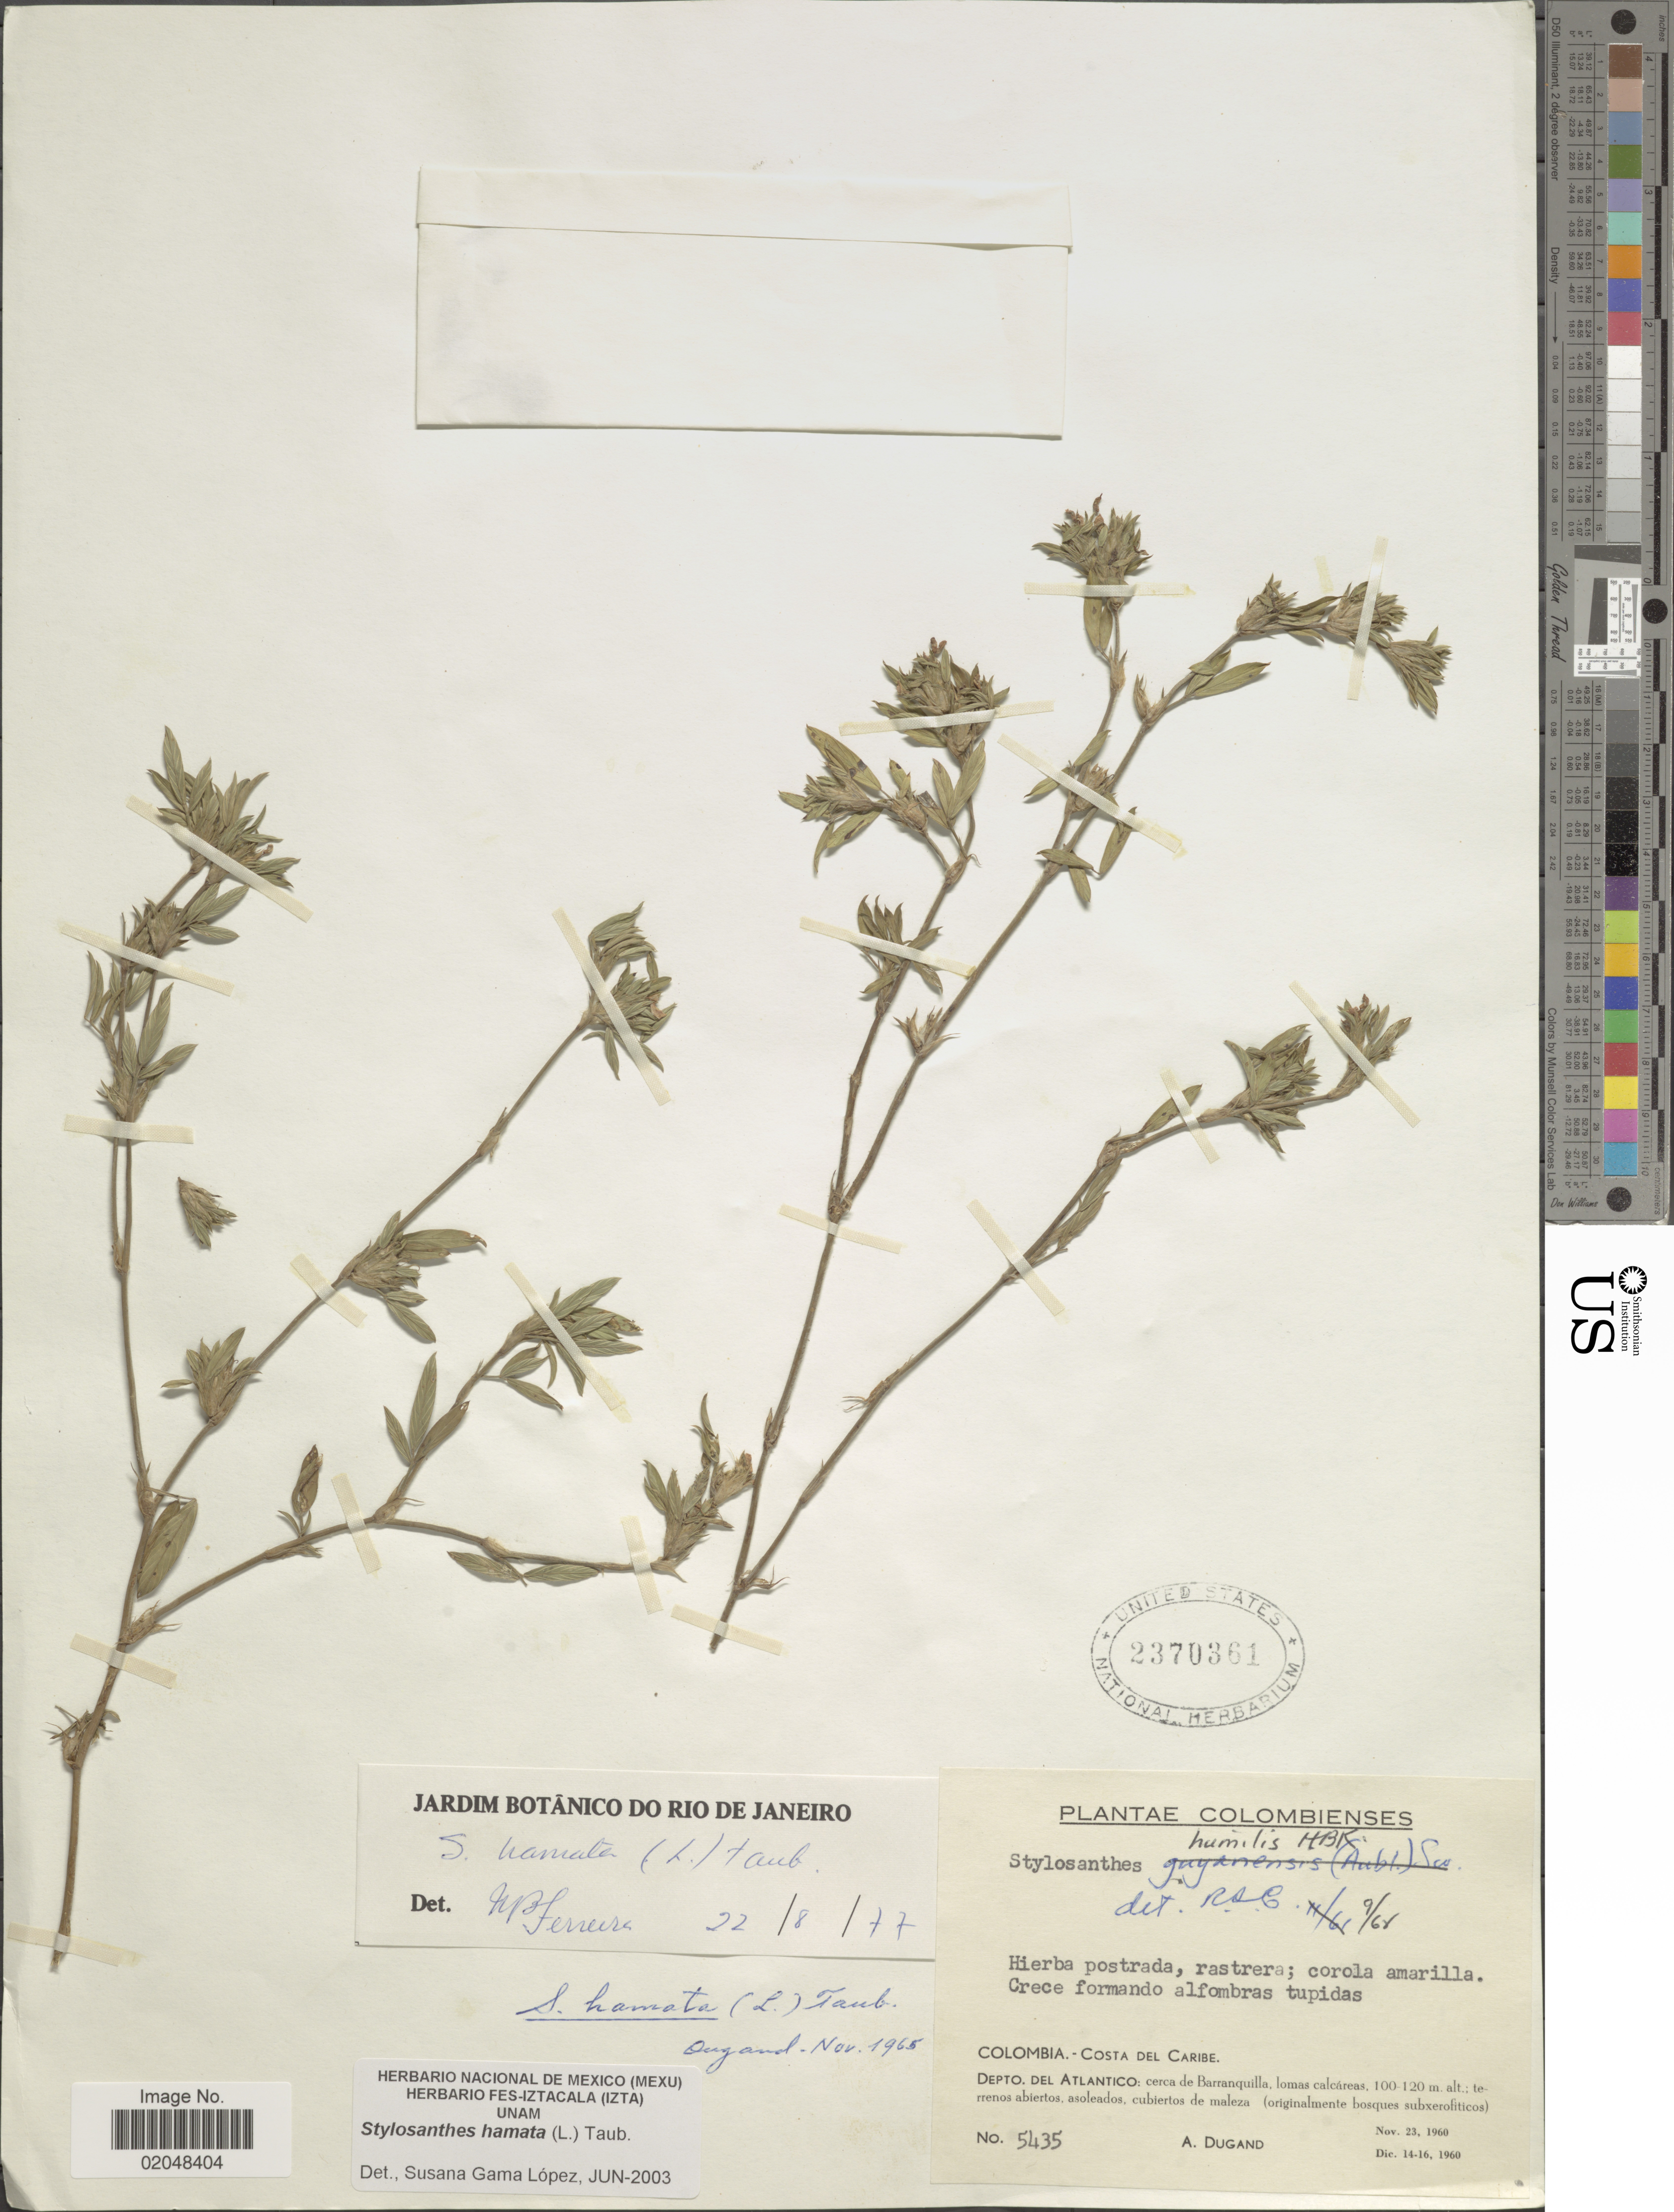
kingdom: Plantae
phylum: Tracheophyta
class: Magnoliopsida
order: Fabales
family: Fabaceae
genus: Stylosanthes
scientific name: Stylosanthes hamata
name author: (L.) Taub.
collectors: A. Dugand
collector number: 5435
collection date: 1960-11-23/1960-12-16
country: Colombia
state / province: Atlántico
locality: Costa del Caribe, cerca de Barranquilla, lomas calcareas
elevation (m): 100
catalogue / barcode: US 2370361